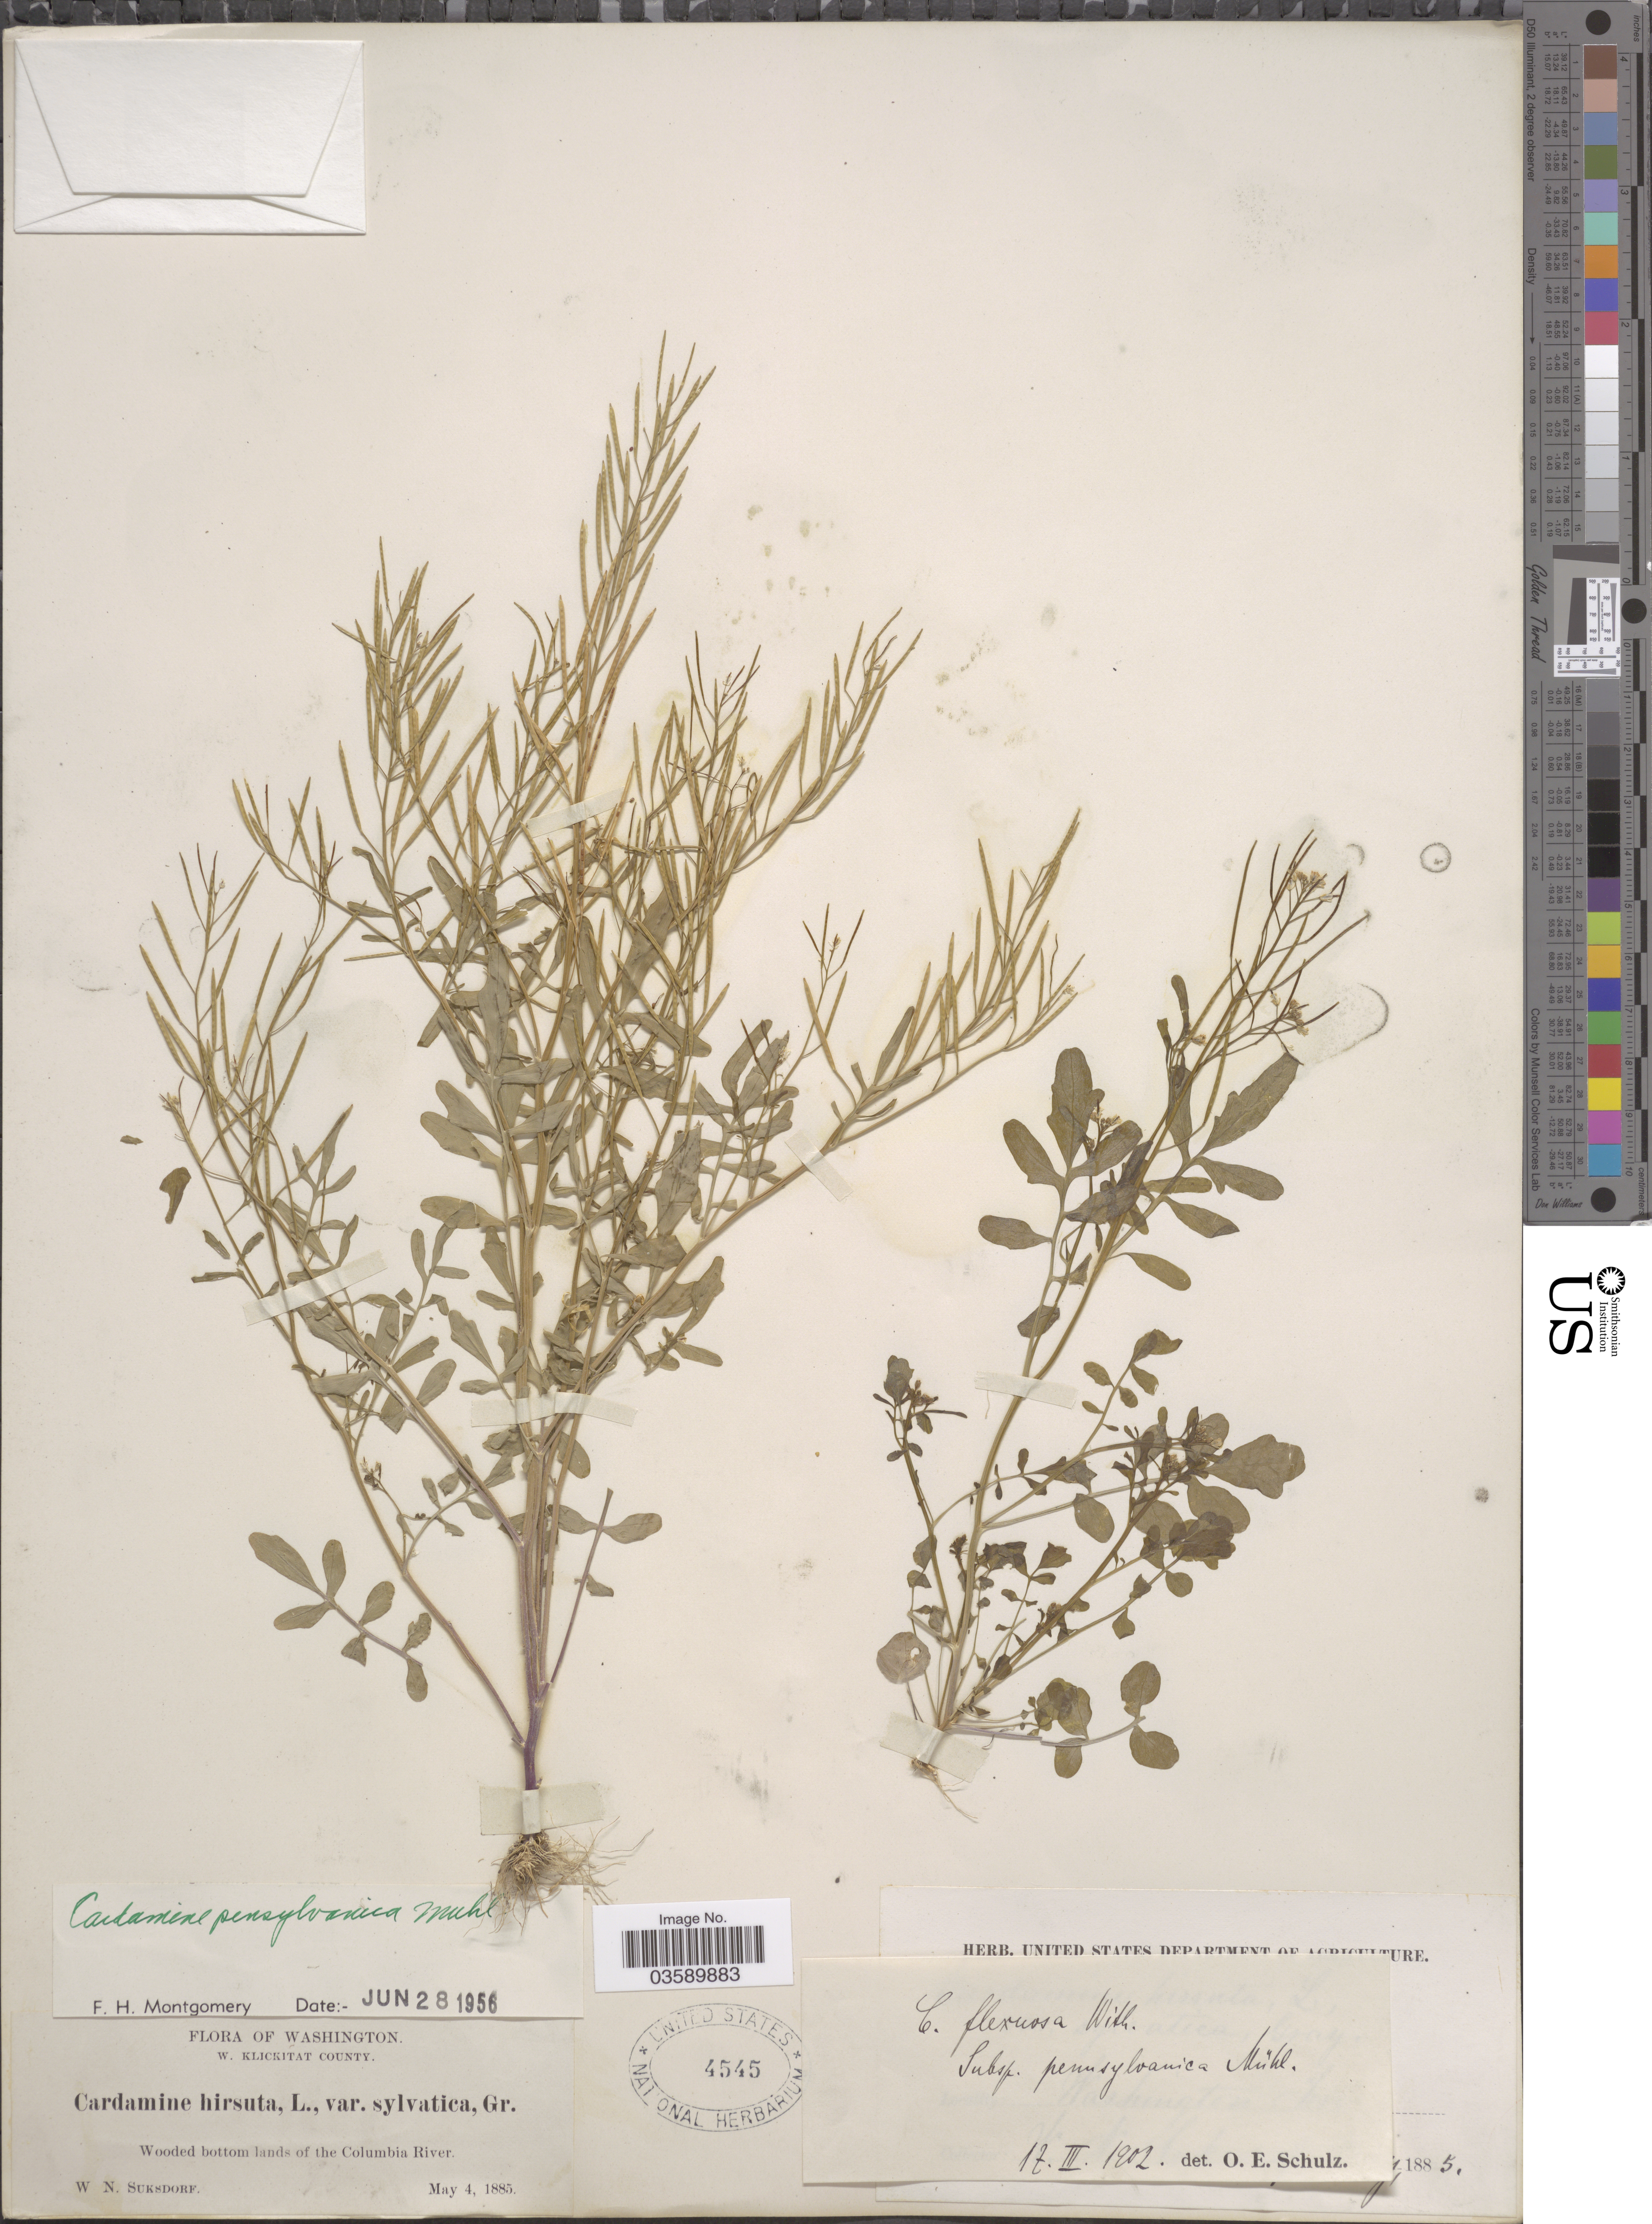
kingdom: Plantae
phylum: Tracheophyta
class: Magnoliopsida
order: Brassicales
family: Brassicaceae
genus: Cardamine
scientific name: Cardamine pensylvanica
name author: Muhl. ex Willd.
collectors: W. N. Suksdorf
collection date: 1885-05-04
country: United States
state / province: Washington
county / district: Klickitat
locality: W. Klickitat County. Wooded bottom lands of the Columbia River.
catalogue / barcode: US 4545